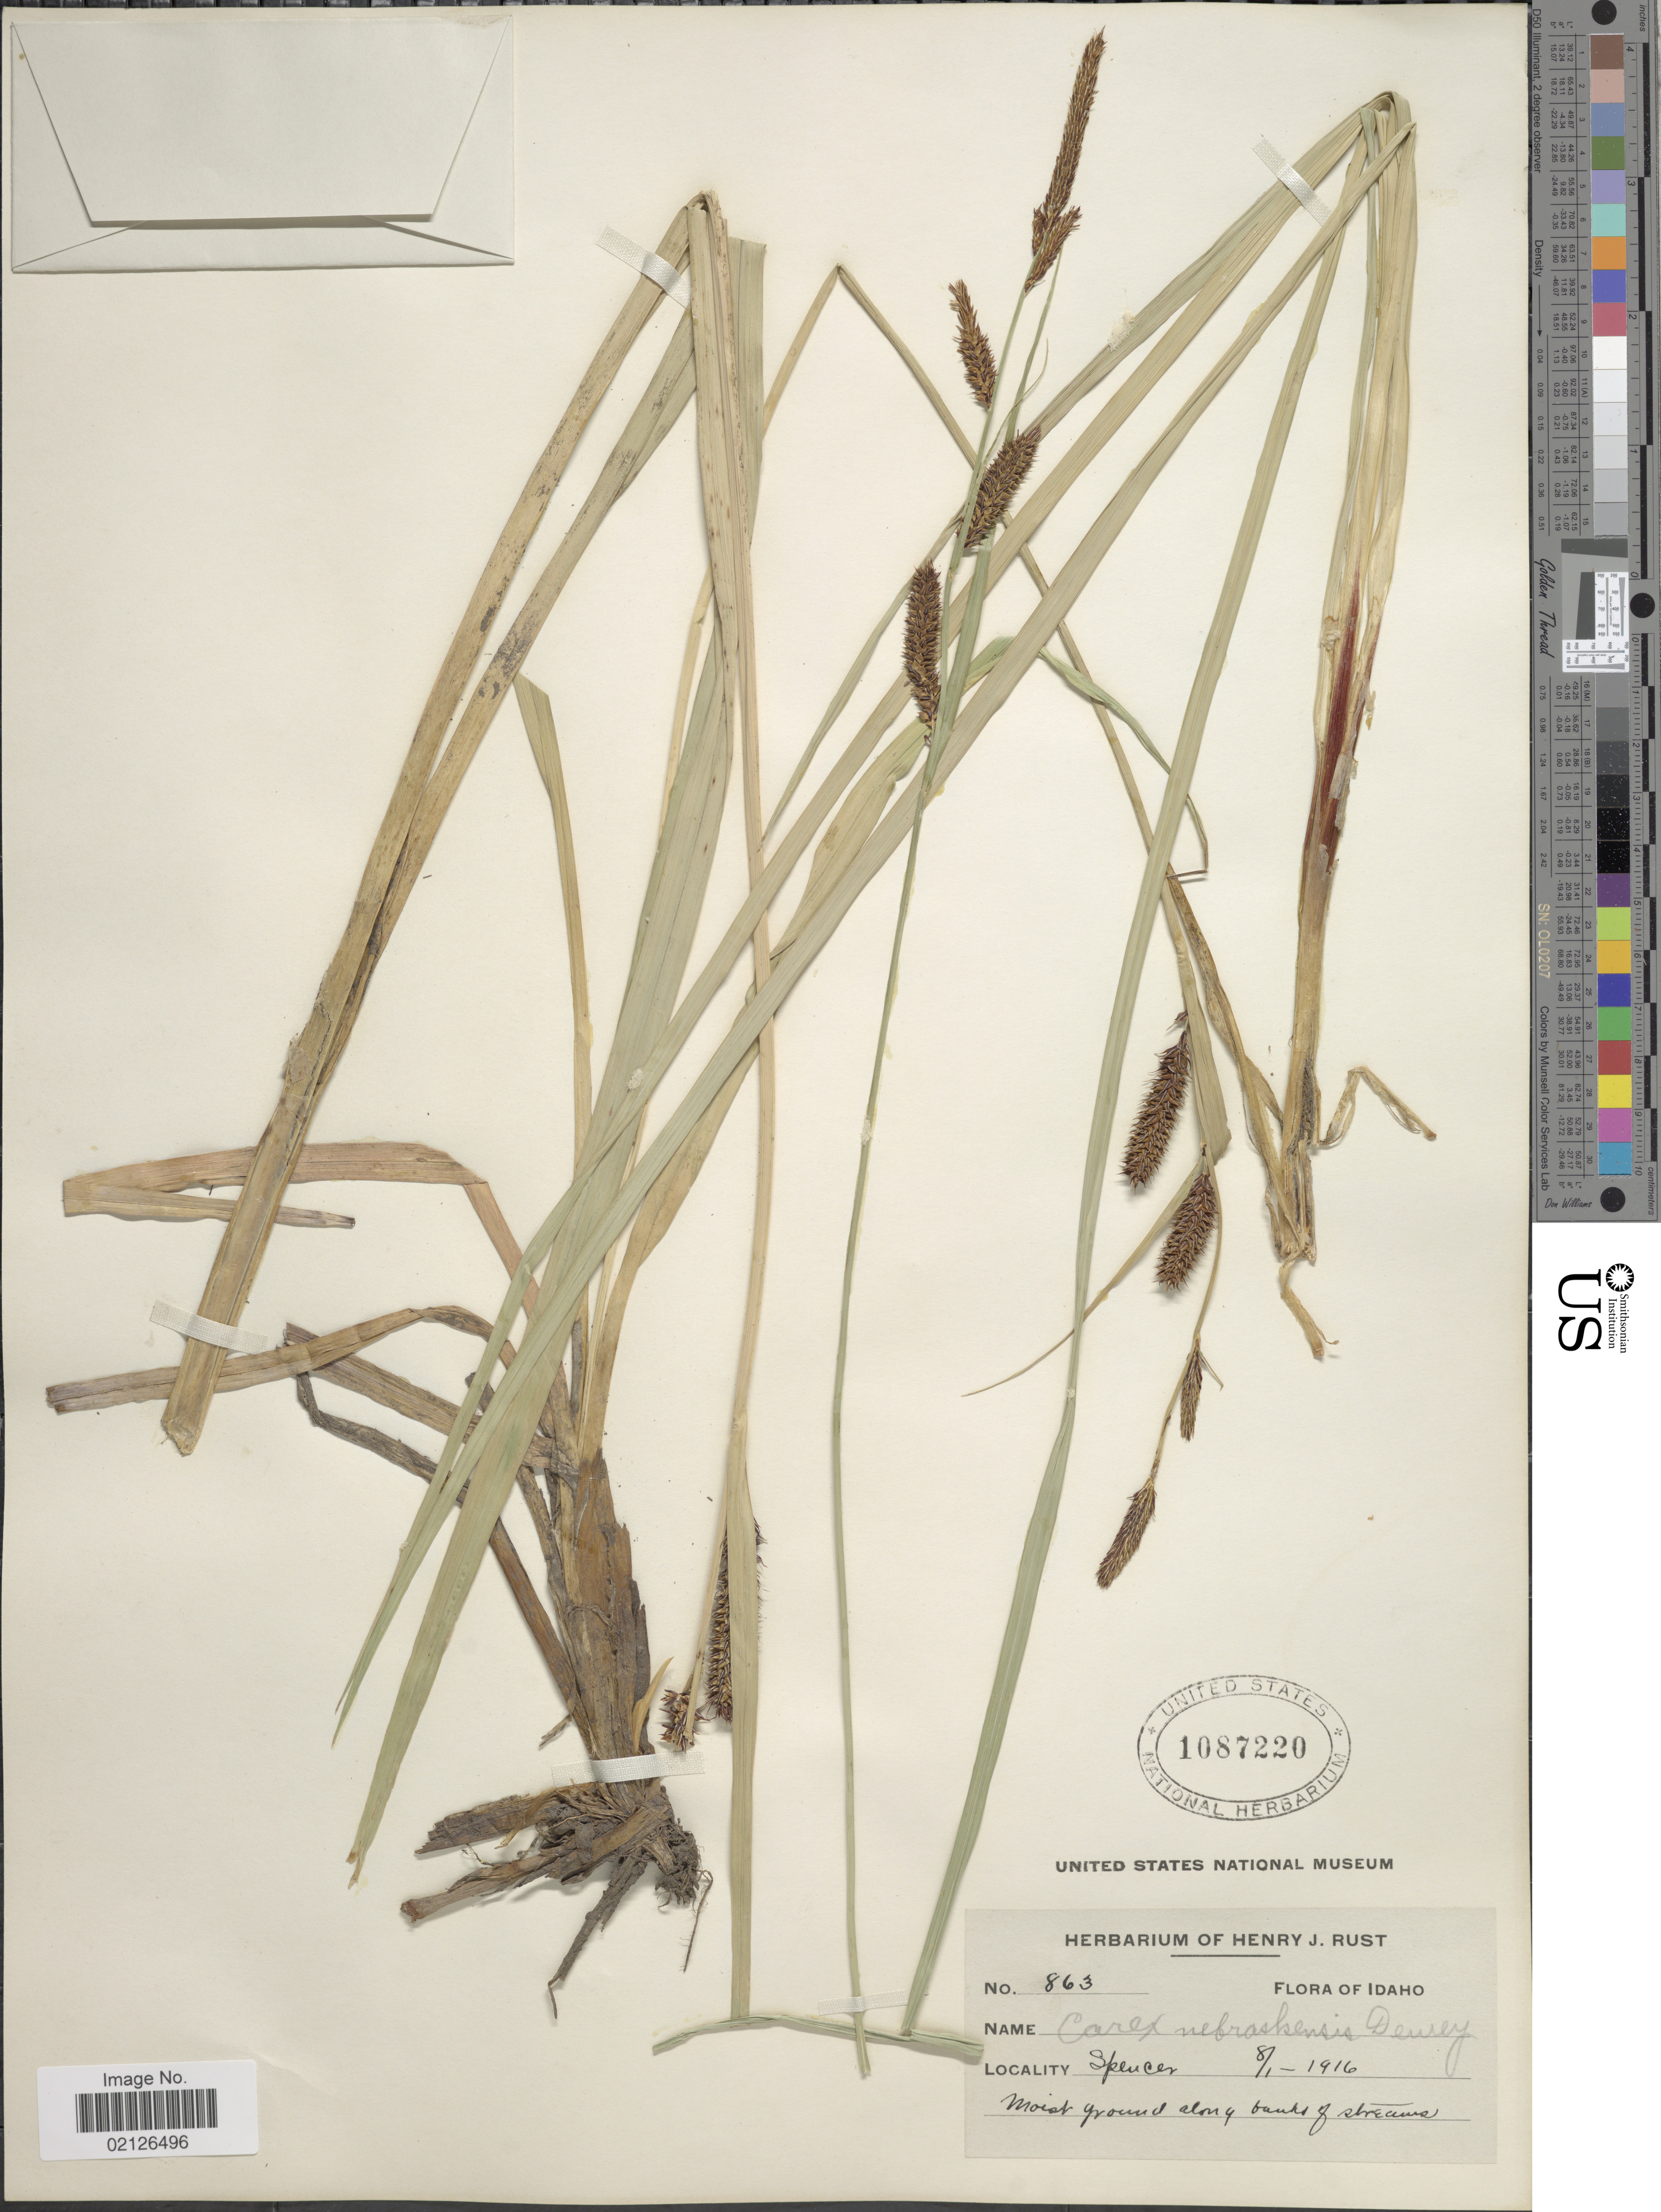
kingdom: Plantae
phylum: Tracheophyta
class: Liliopsida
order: Poales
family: Cyperaceae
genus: Carex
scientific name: Carex nebrascensis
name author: Dewey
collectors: ex herb. Henry J. Rust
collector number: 863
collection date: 1916-11-08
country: United States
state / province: Idaho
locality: Spencer, Moist ground along banks of streams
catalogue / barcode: US 1087220